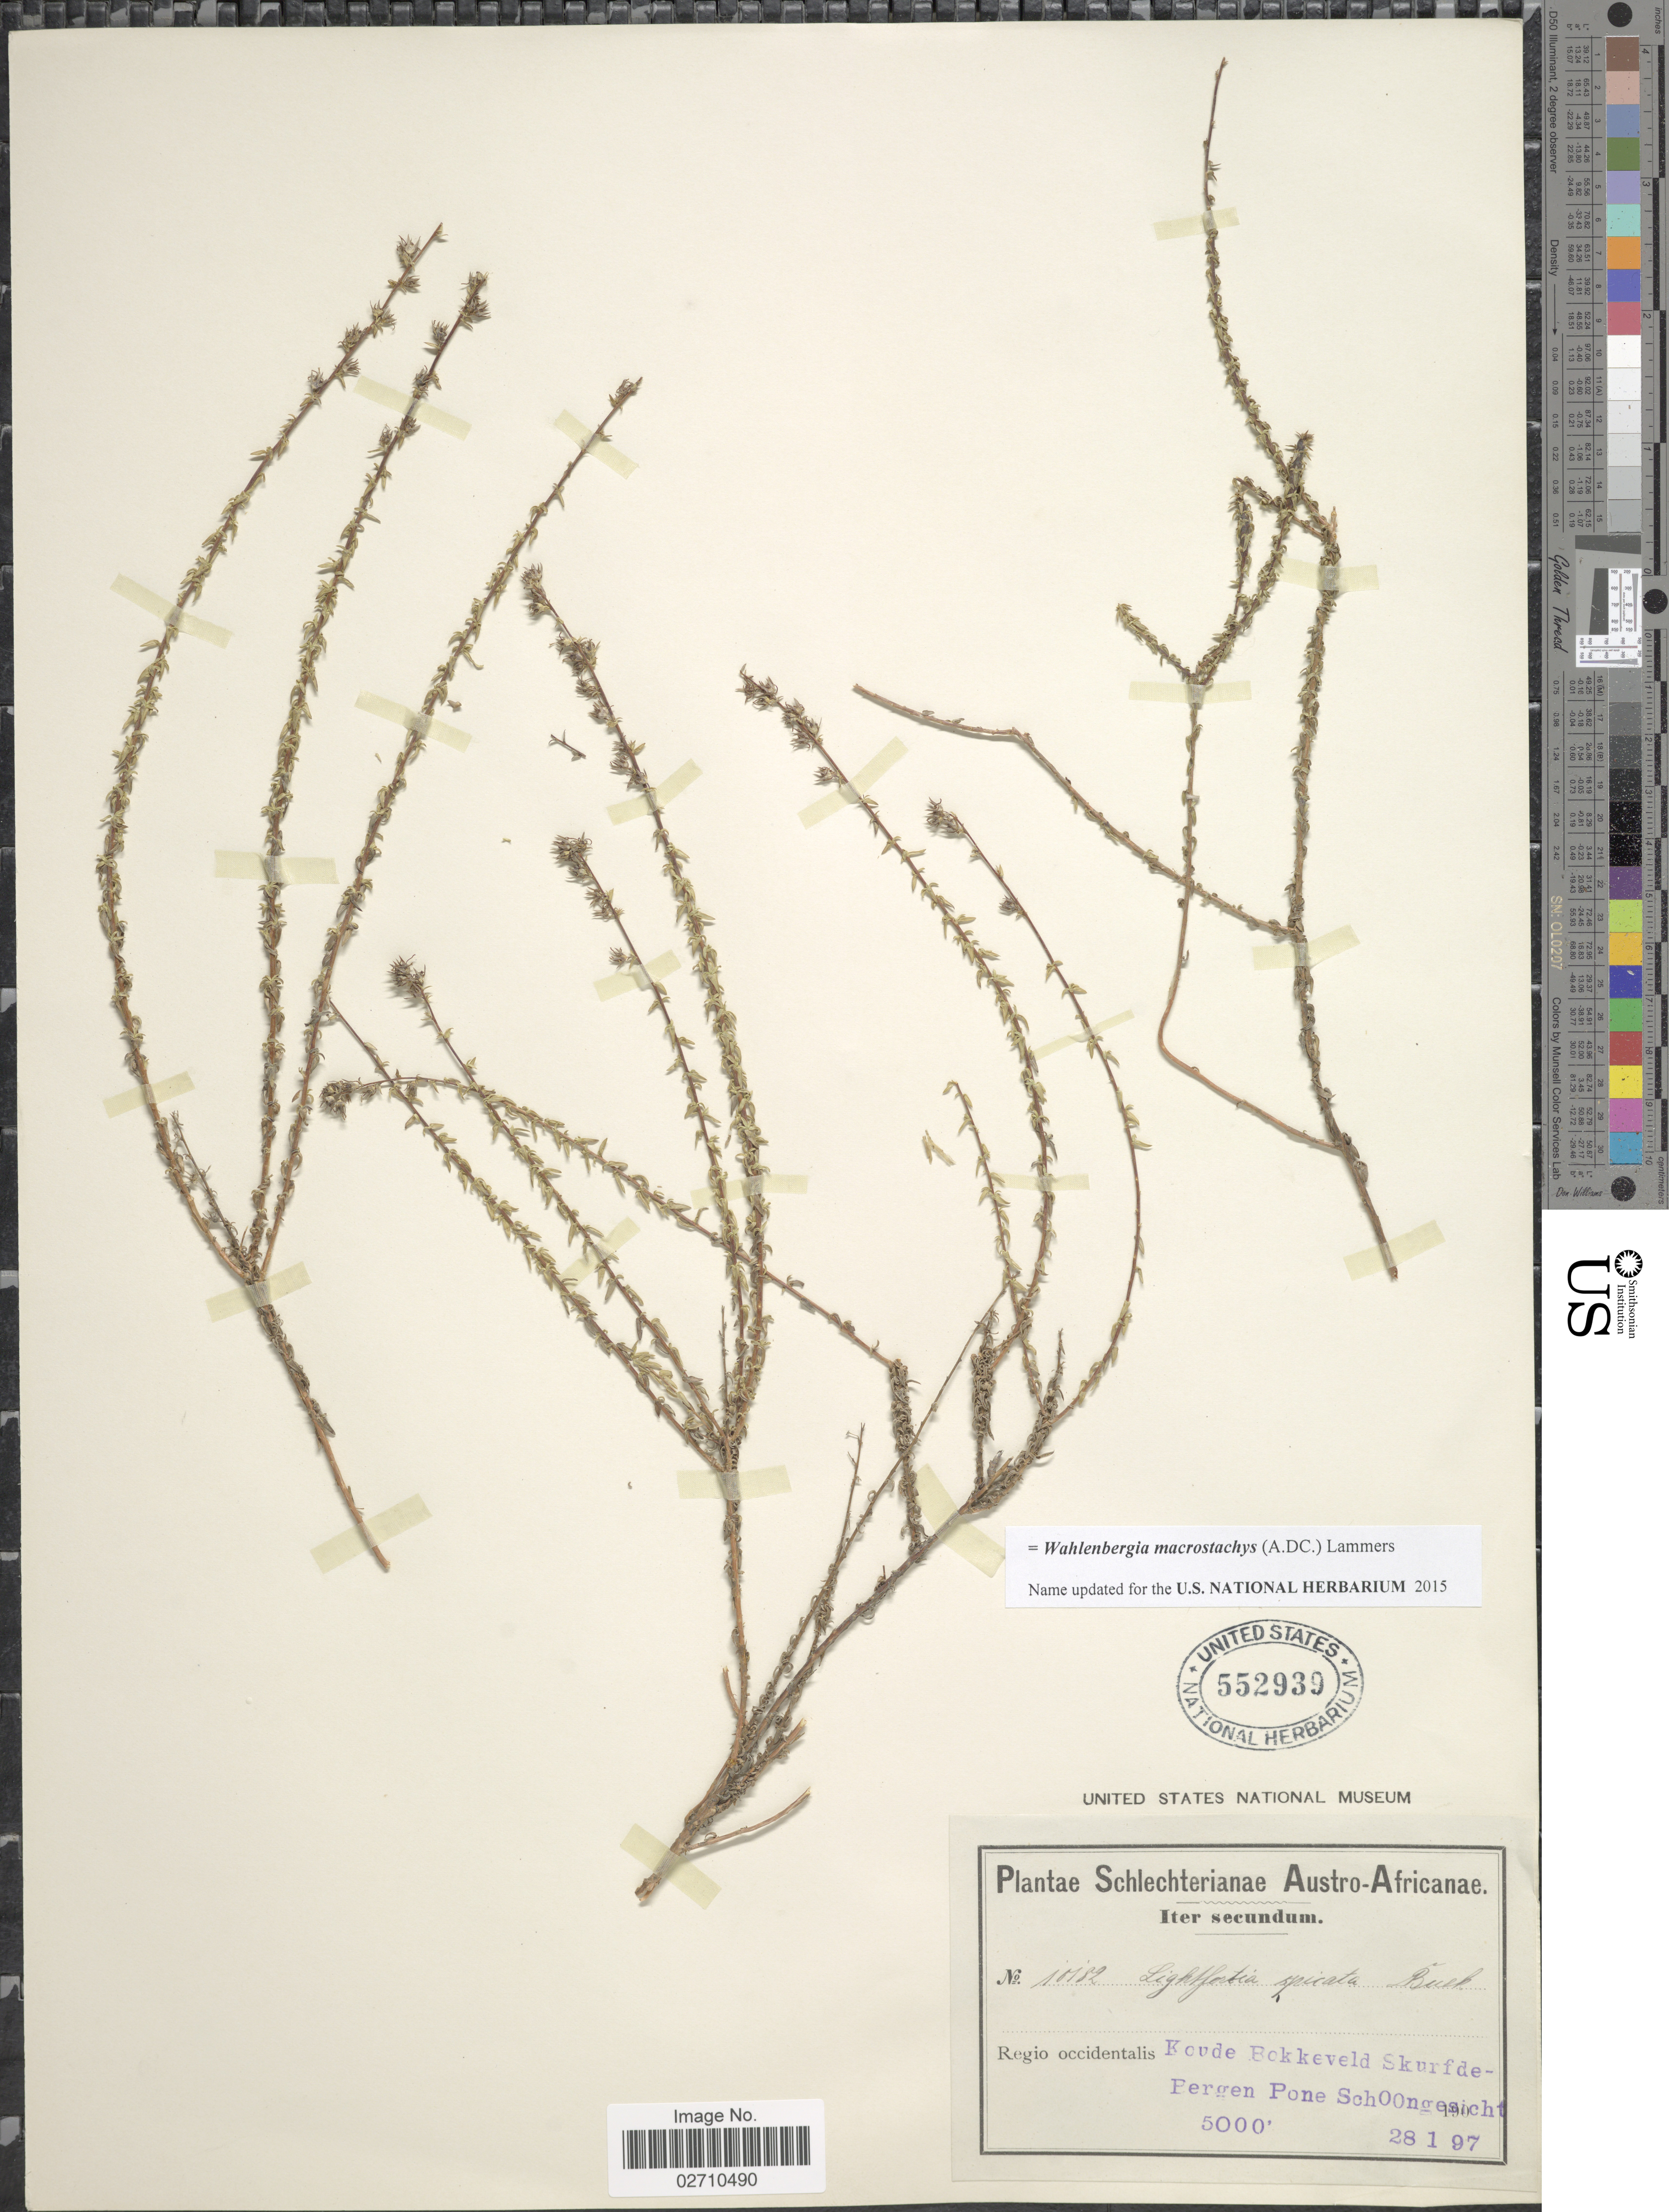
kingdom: Plantae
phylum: Tracheophyta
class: Magnoliopsida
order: Asterales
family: Campanulaceae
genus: Wahlenbergia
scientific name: Wahlenbergia macrostachys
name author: (A. DC.) Lammers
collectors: Schlechter, --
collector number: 10182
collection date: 1897-01-28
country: South Africa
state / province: Western Cape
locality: Austro-Africanae. Regio occidentalis. Koude Bokkeveld Skurfde-Bergen Pone Schoongesicht.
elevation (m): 1524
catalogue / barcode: US 552939